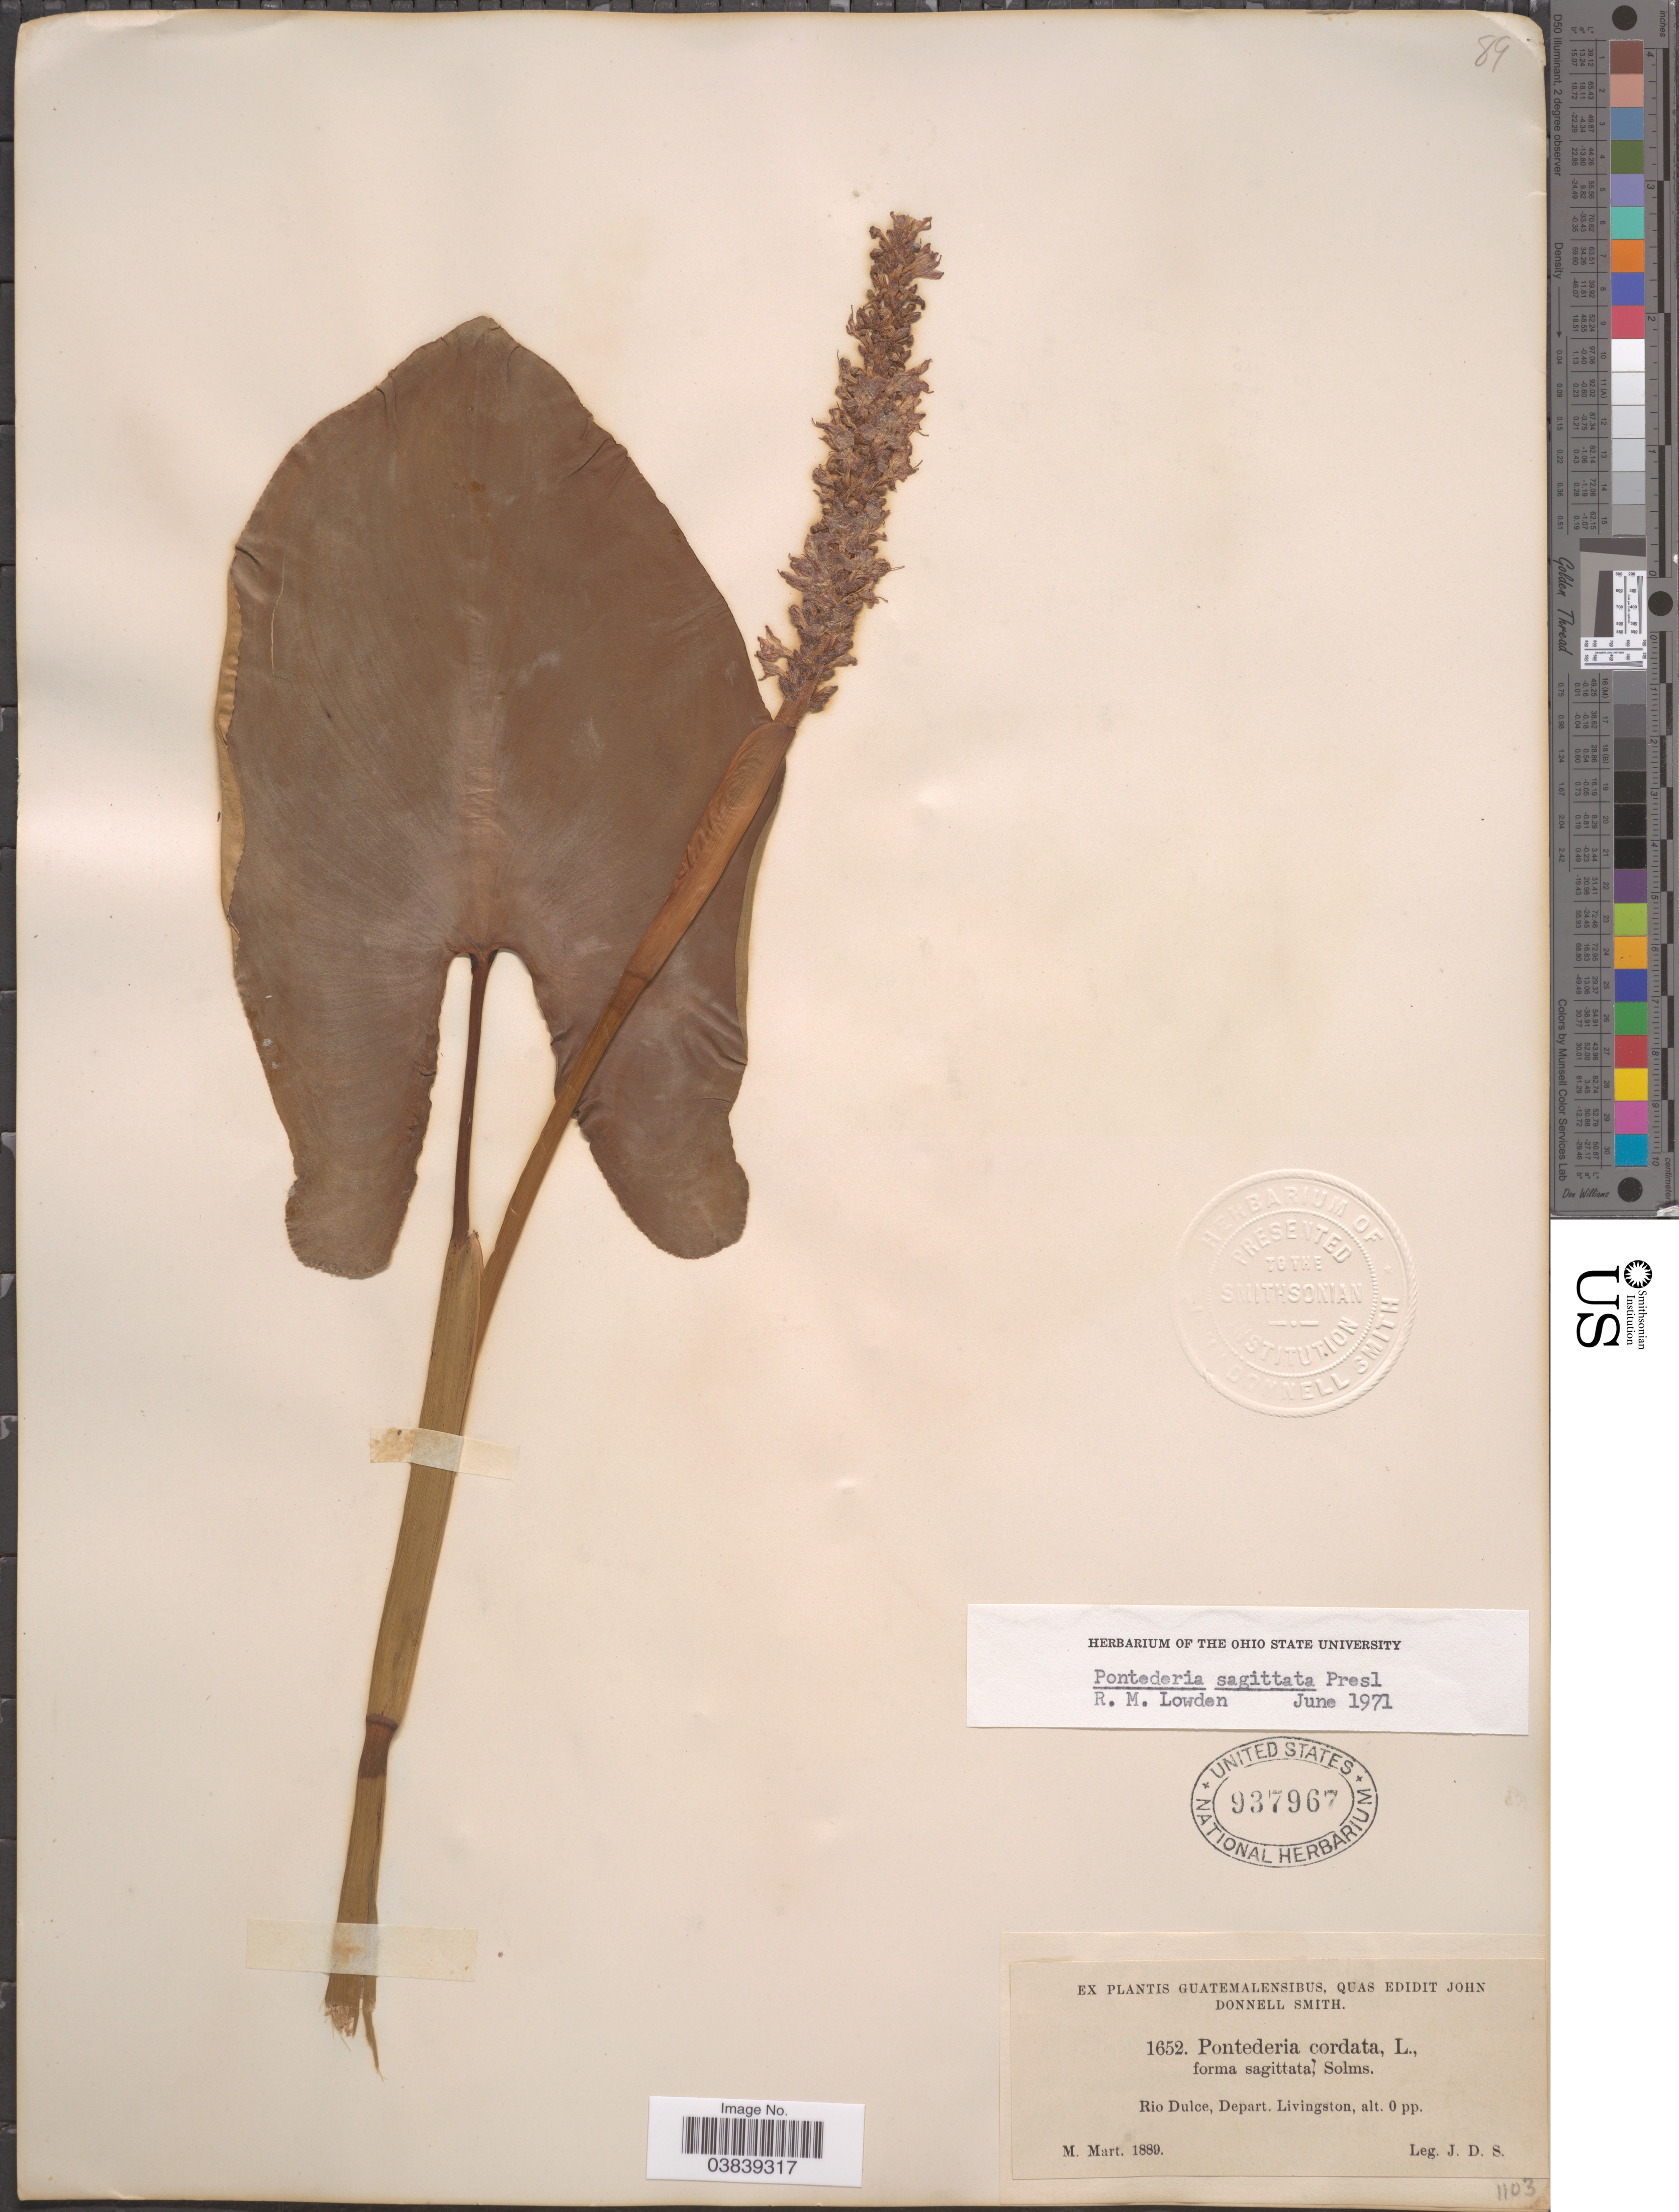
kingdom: Plantae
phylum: Tracheophyta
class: Liliopsida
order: Commelinales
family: Pontederiaceae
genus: Pontederia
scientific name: Pontederia sagittata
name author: C. Presl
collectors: J. Donnell Smith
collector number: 1652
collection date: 1889-03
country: Guatemala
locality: Rio Dulce, Depart. Livingston.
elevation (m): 0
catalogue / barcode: US 937967